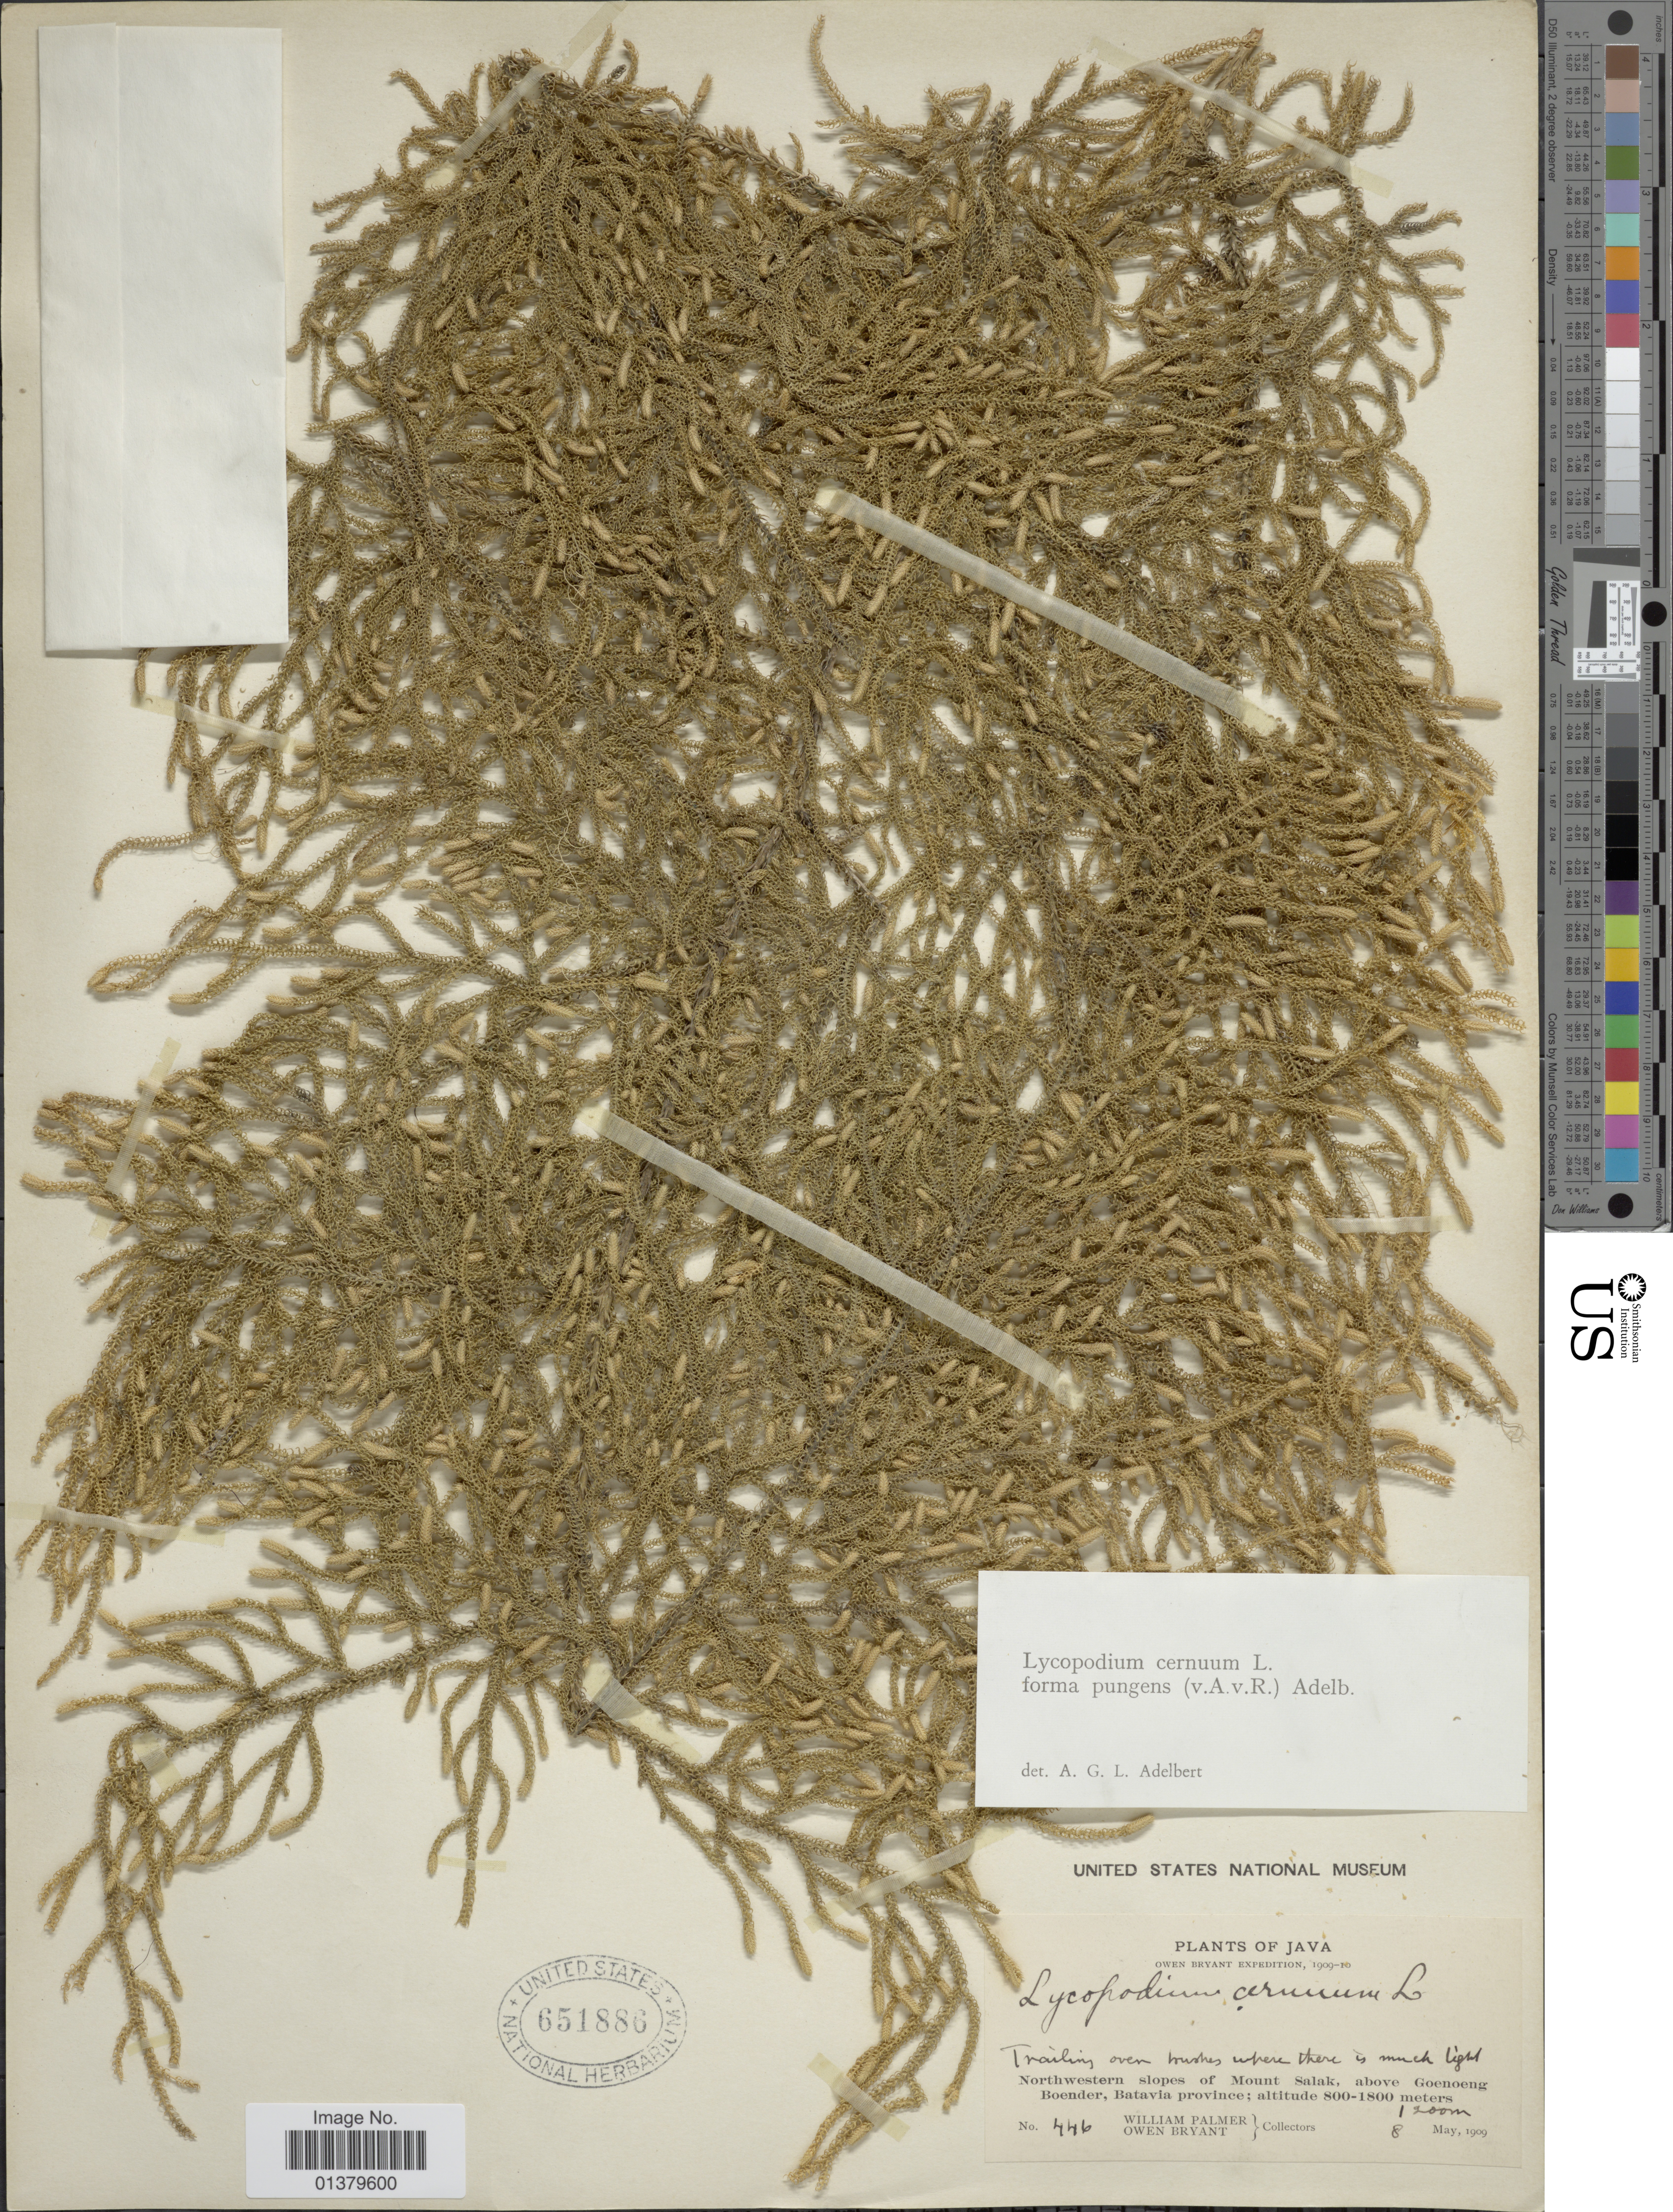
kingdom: Plantae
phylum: Tracheophyta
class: Lycopodiopsida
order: Lycopodiales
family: Lycopodiaceae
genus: Palhinhaea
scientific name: Palhinhaea cernua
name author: (L.) Vasc. & Franco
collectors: W. Palmer & O. Bryant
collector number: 446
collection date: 1909-05-08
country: Indonesia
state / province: Java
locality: Northwestern slopes of Mount Salak, above Goenoeng Boender, Batavia province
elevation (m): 800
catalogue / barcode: US 651886